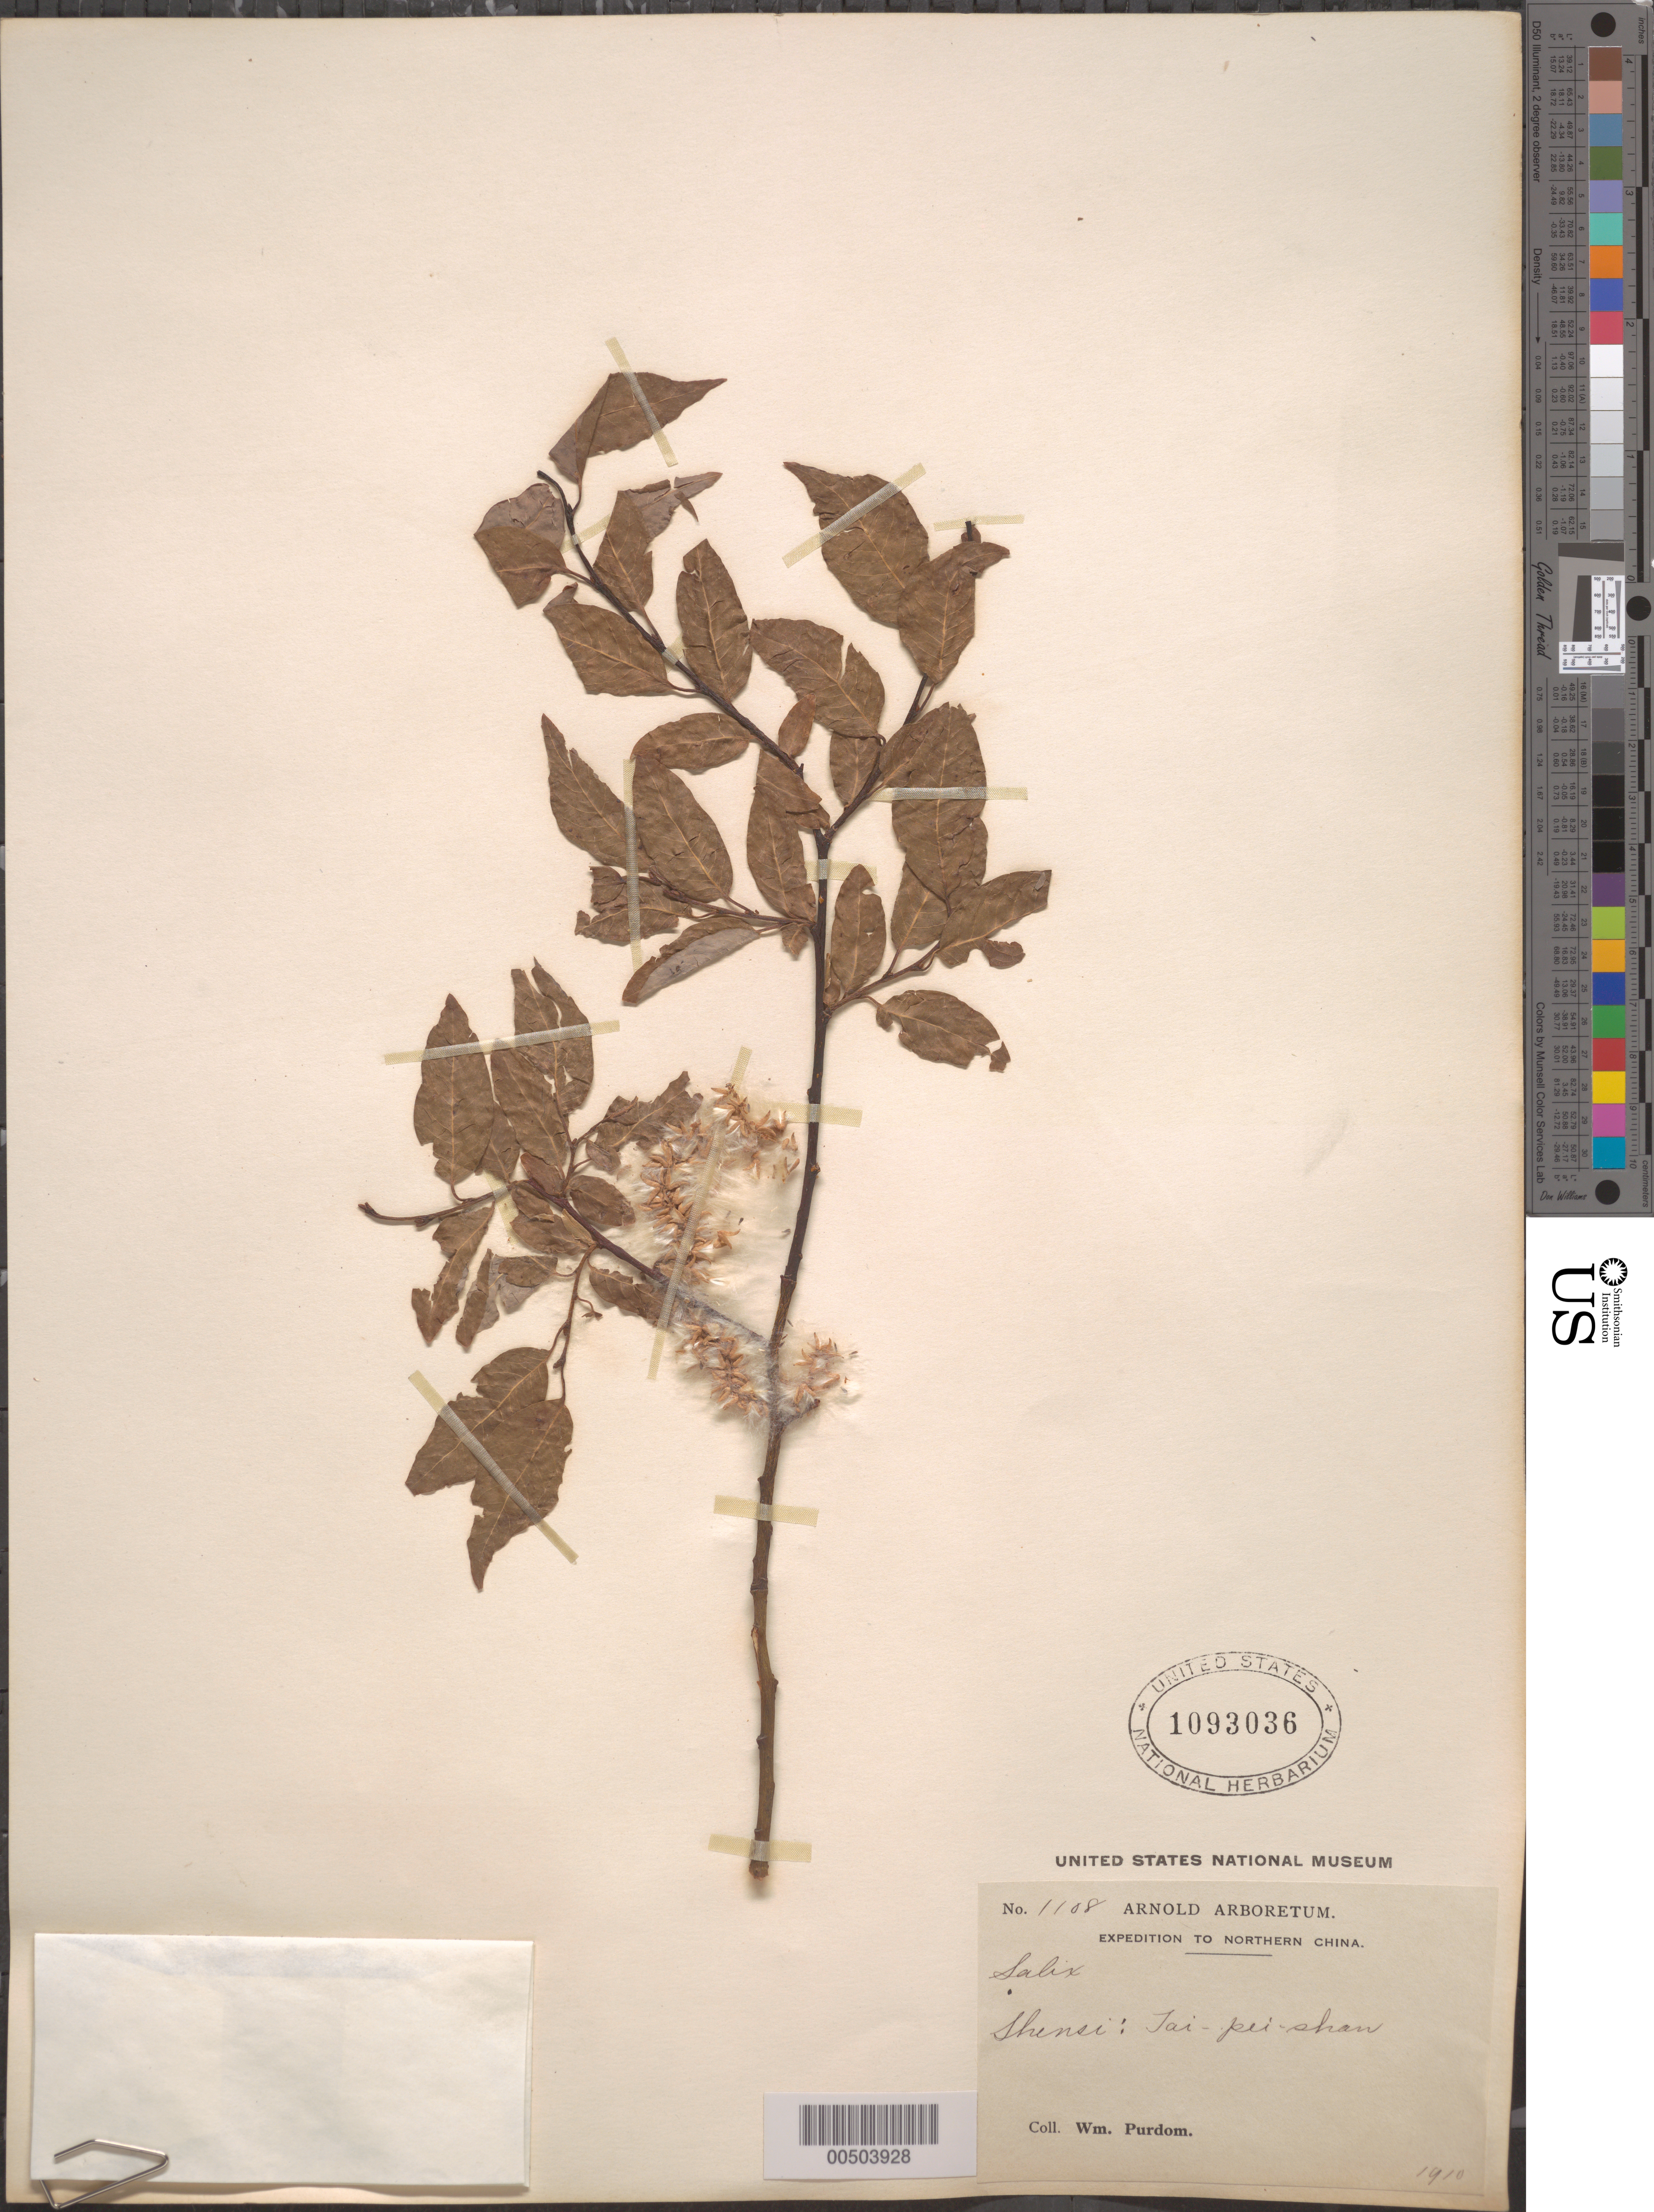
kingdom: Plantae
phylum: Tracheophyta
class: Magnoliopsida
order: Malpighiales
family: Salicaceae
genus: Salix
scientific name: Salix sp.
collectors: W. Purdom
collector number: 1108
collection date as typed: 1910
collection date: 1910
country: China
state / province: Shanxi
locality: Shansi: Tai Pei Shan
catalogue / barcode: US 1093036